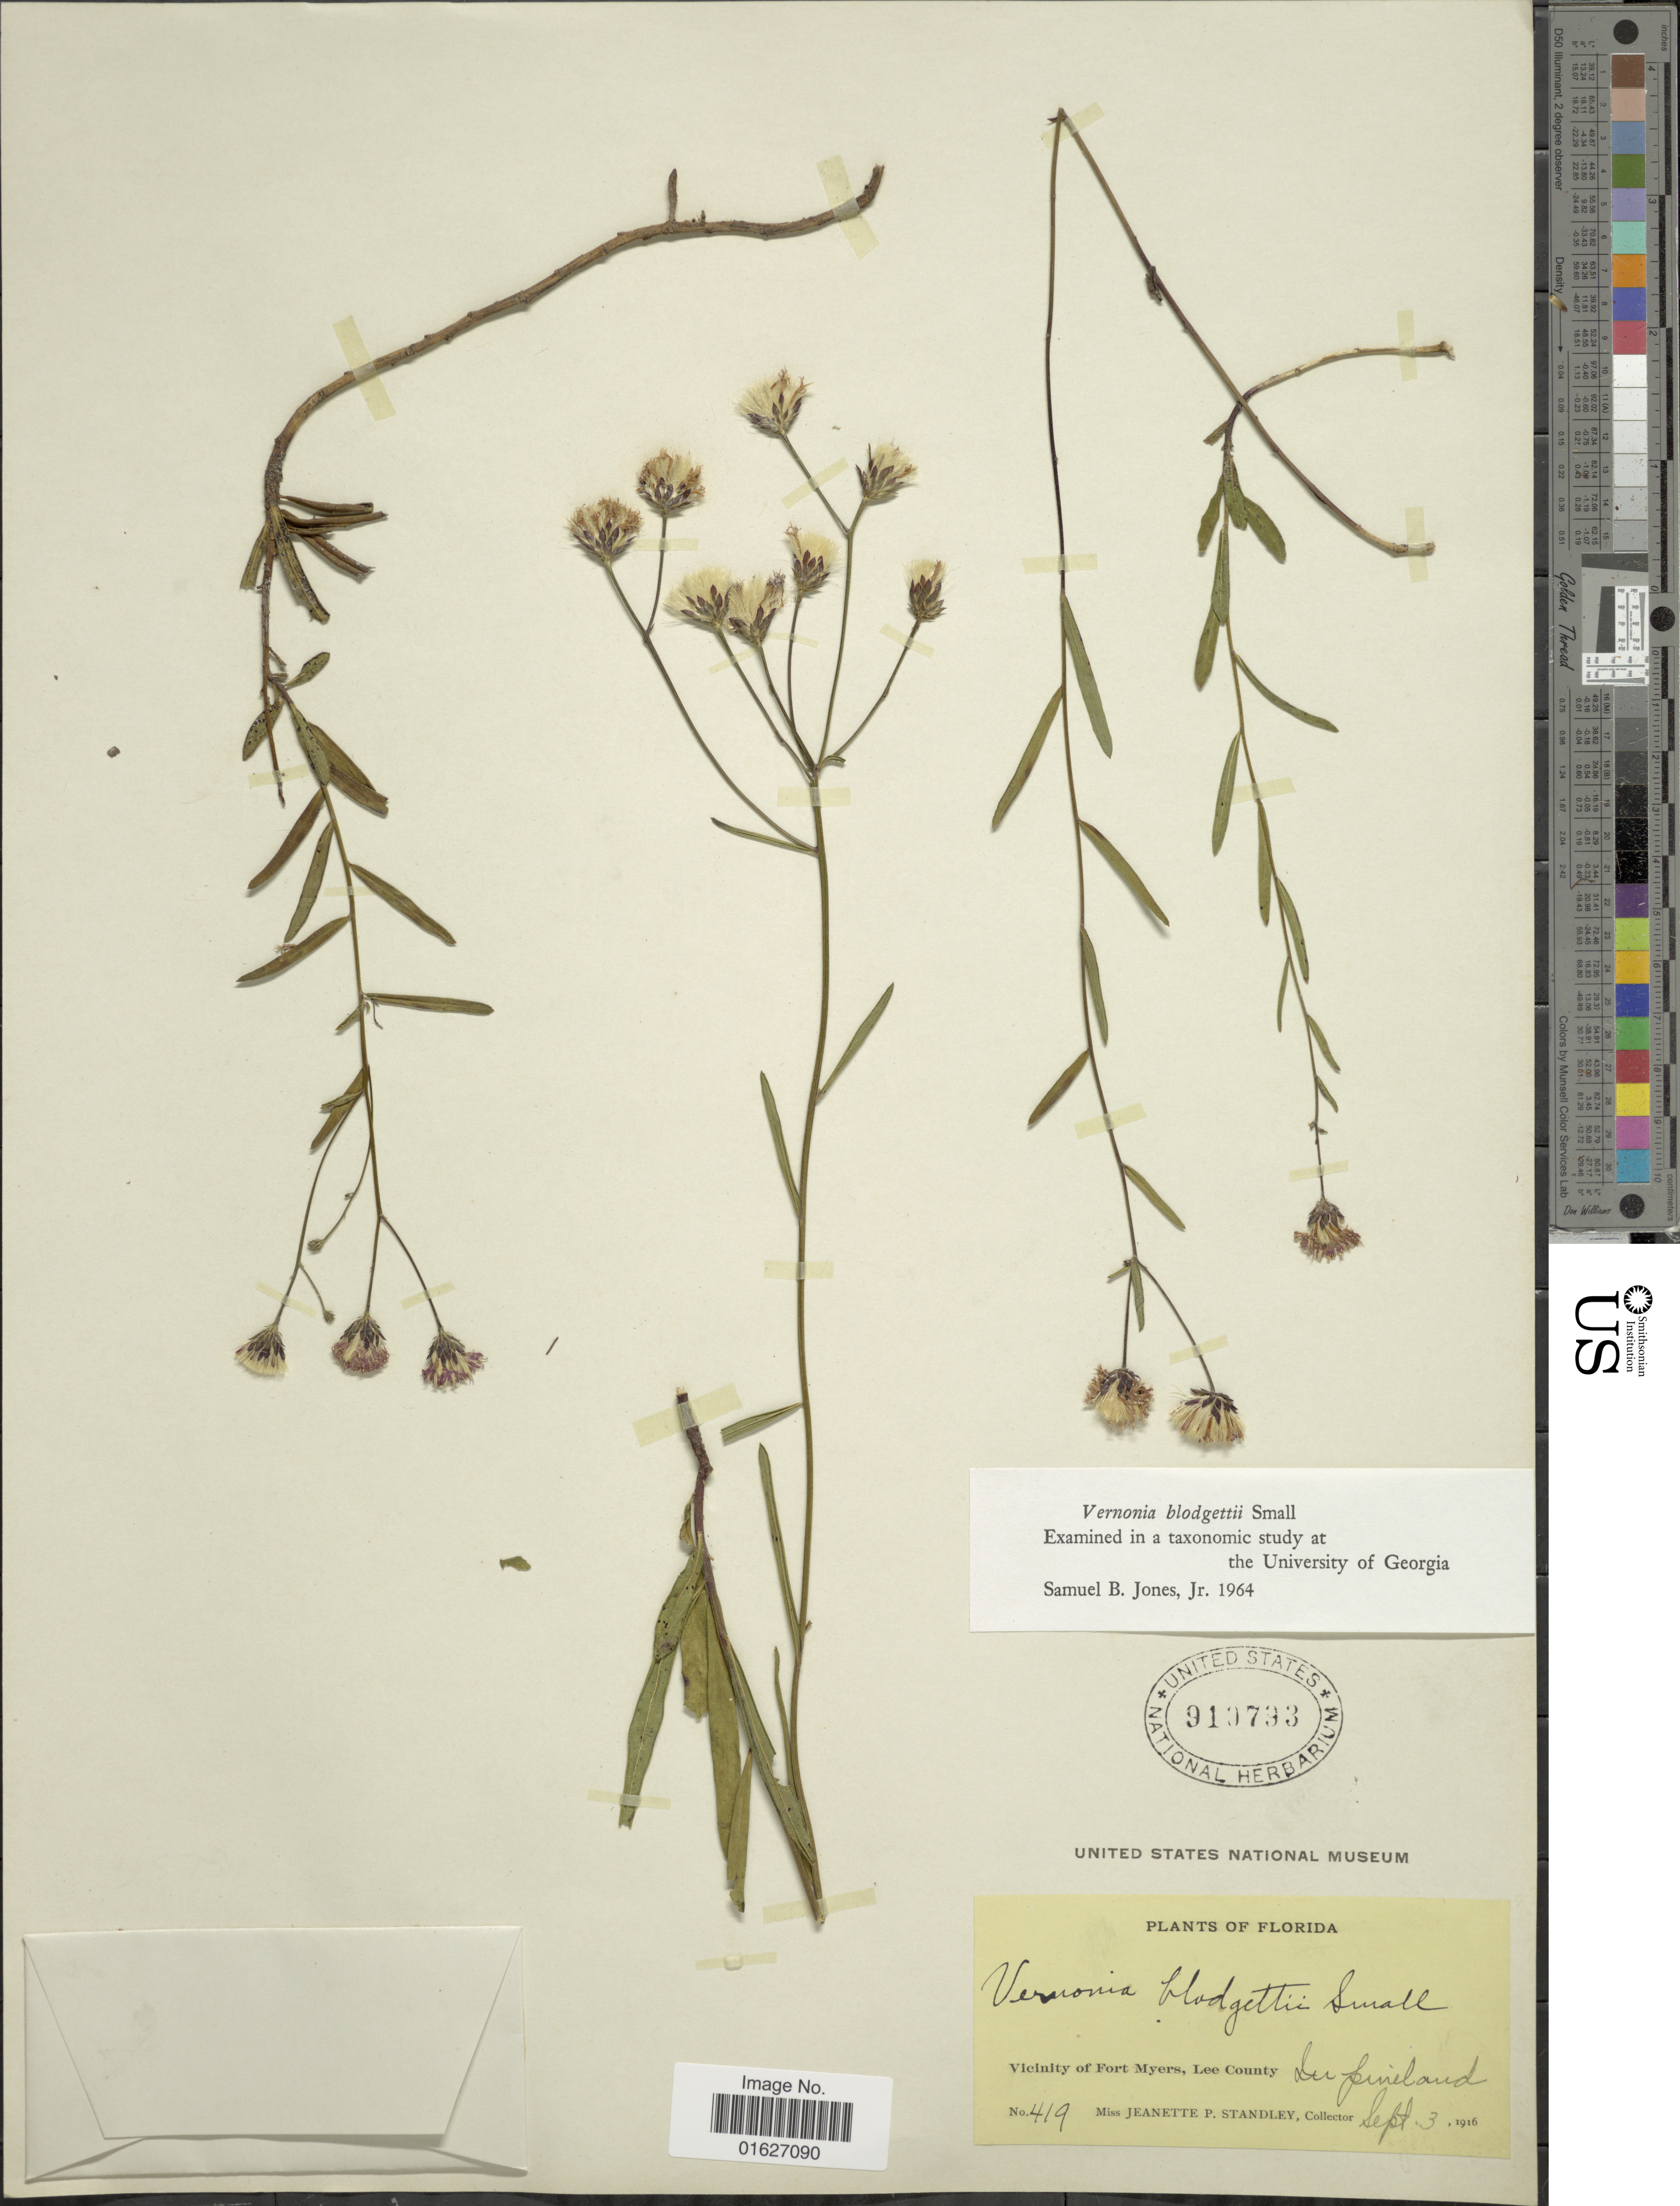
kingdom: Plantae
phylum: Tracheophyta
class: Magnoliopsida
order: Asterales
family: Asteraceae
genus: Vernonia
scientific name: Vernonia blodgettii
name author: Small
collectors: J. P. Standley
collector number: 419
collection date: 1916-09-03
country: United States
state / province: Florida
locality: Vicinity of Fort Myers, Lee County.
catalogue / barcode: US 919793